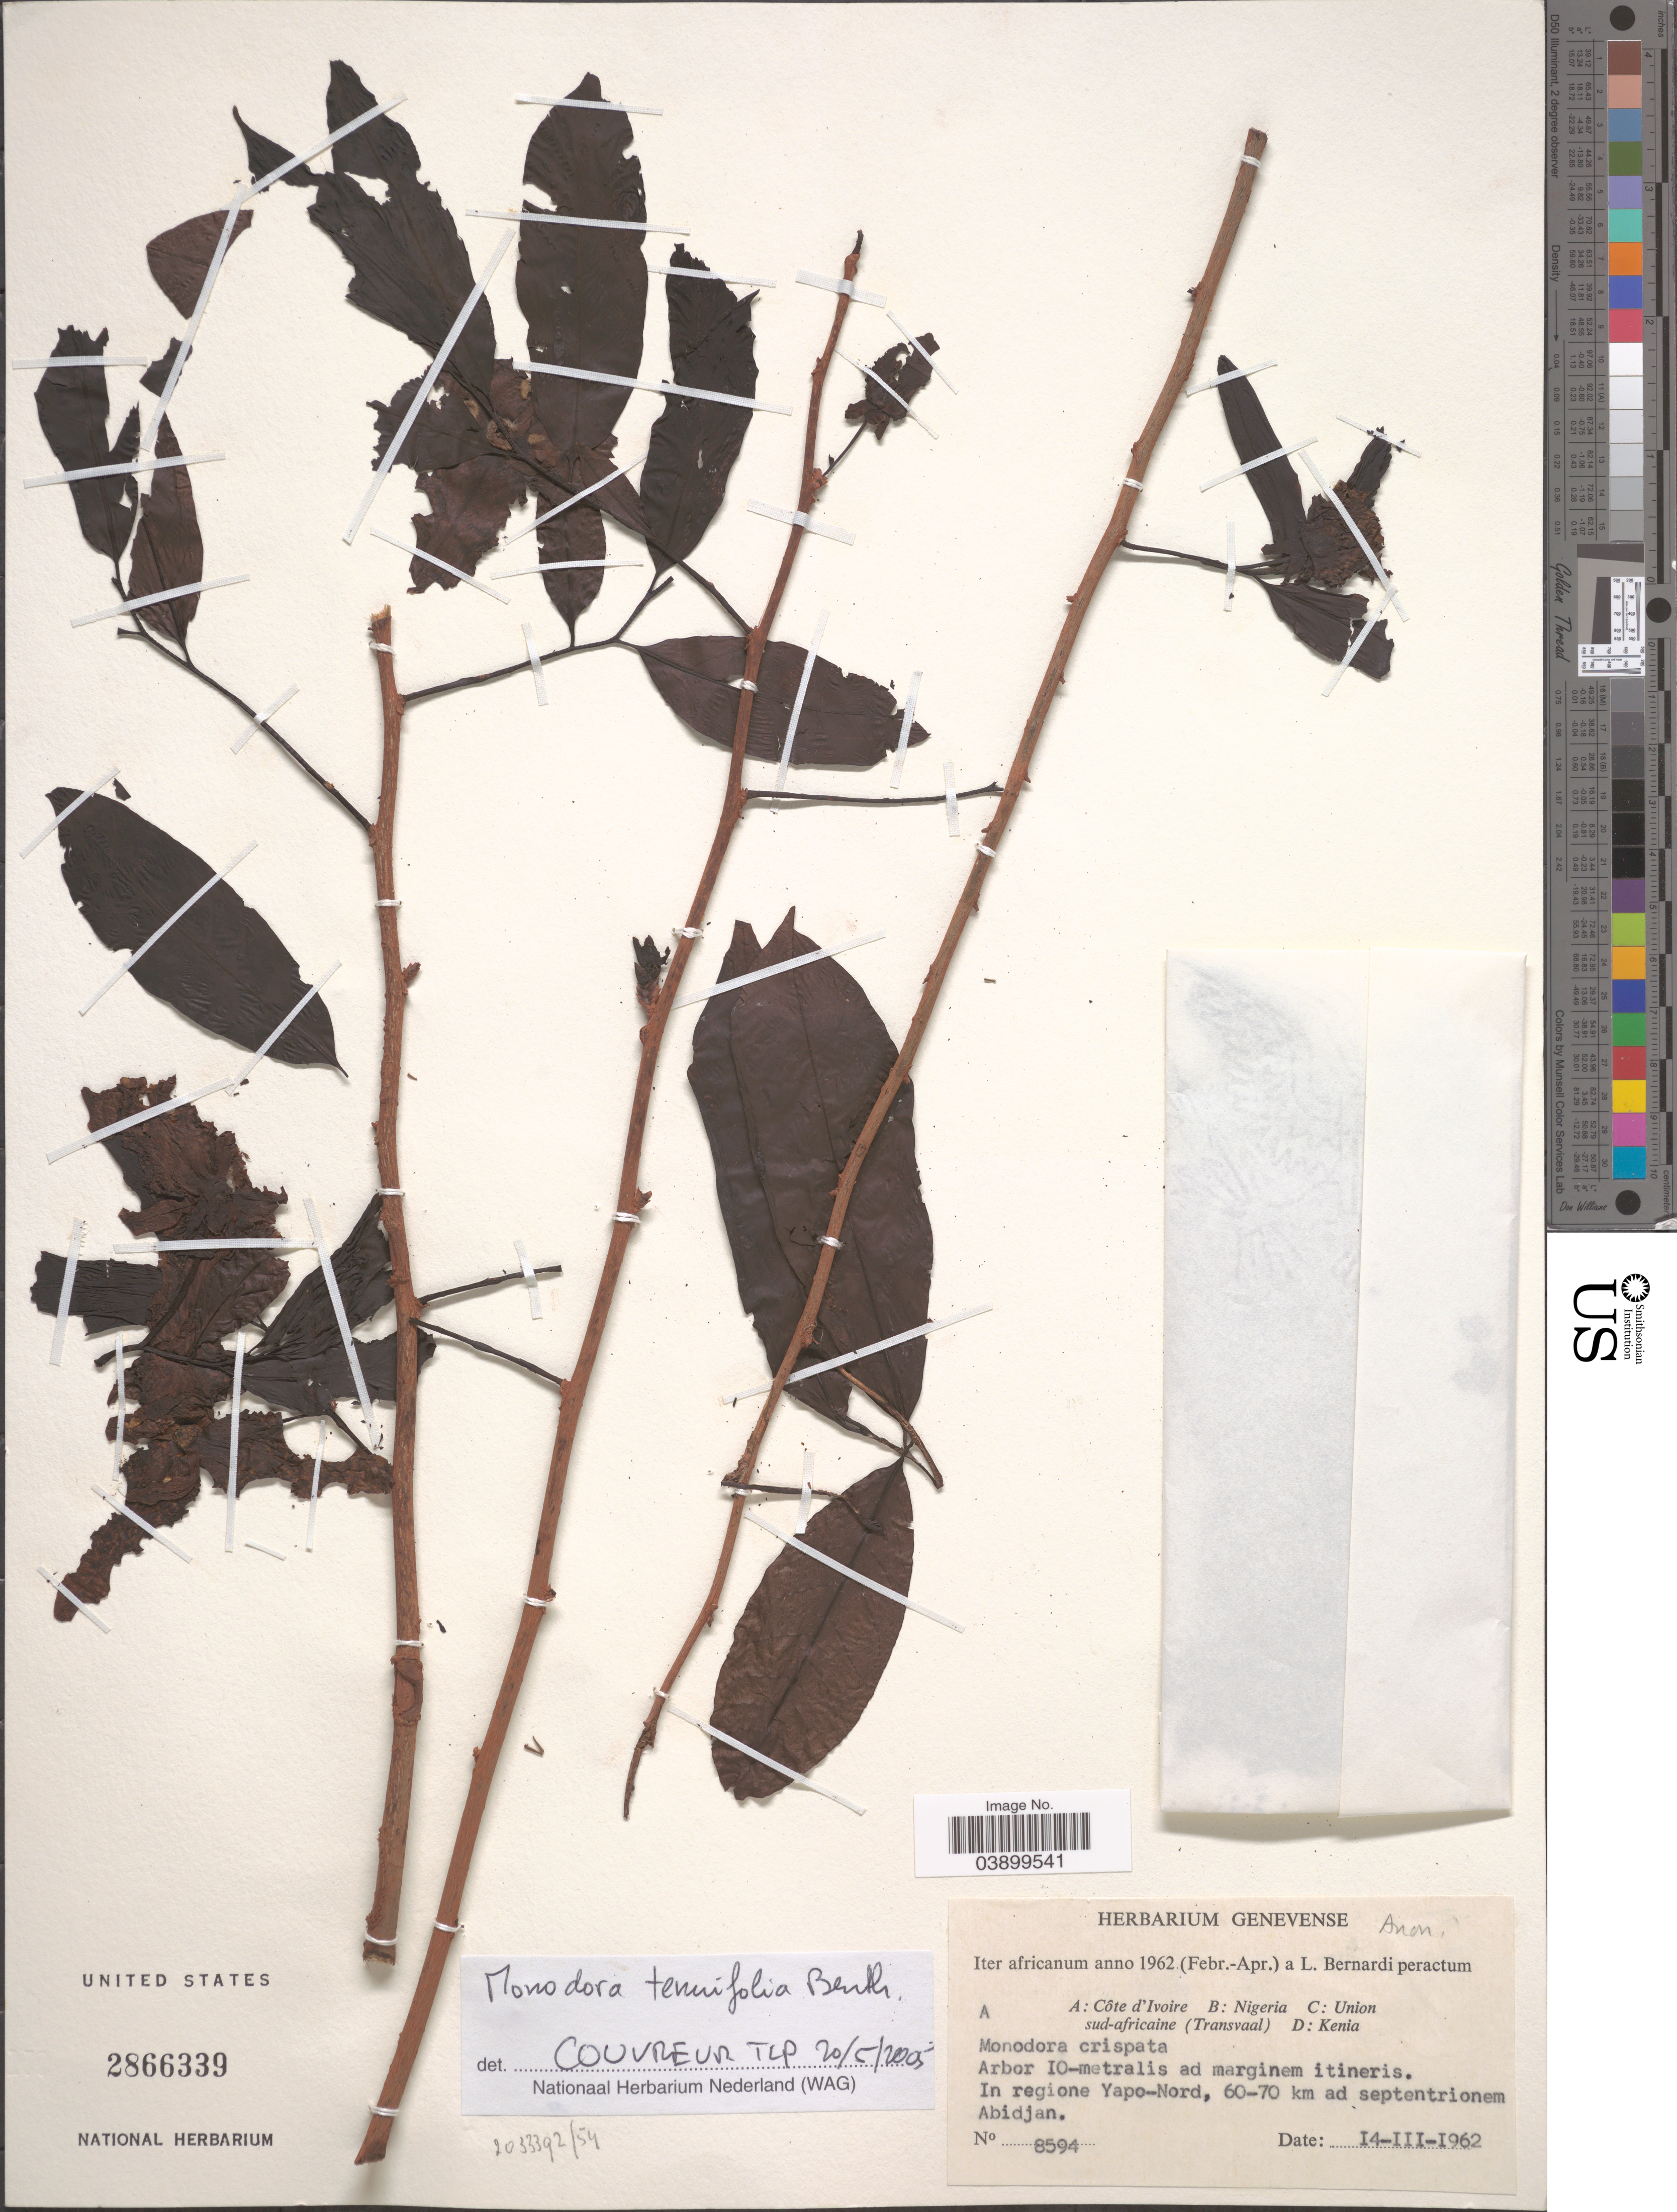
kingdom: Plantae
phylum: Tracheophyta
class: Magnoliopsida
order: Magnoliales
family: Annonaceae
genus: Monodora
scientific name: Monodora tenuifolia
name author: Benth.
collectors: L. Bernardi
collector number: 8594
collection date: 1962-03-14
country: Ivory Coast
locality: Côte d' Ivoire. In regione Yapo-Nord, 60-70 km ad septentrionem Abidjan.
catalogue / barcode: US 2866339